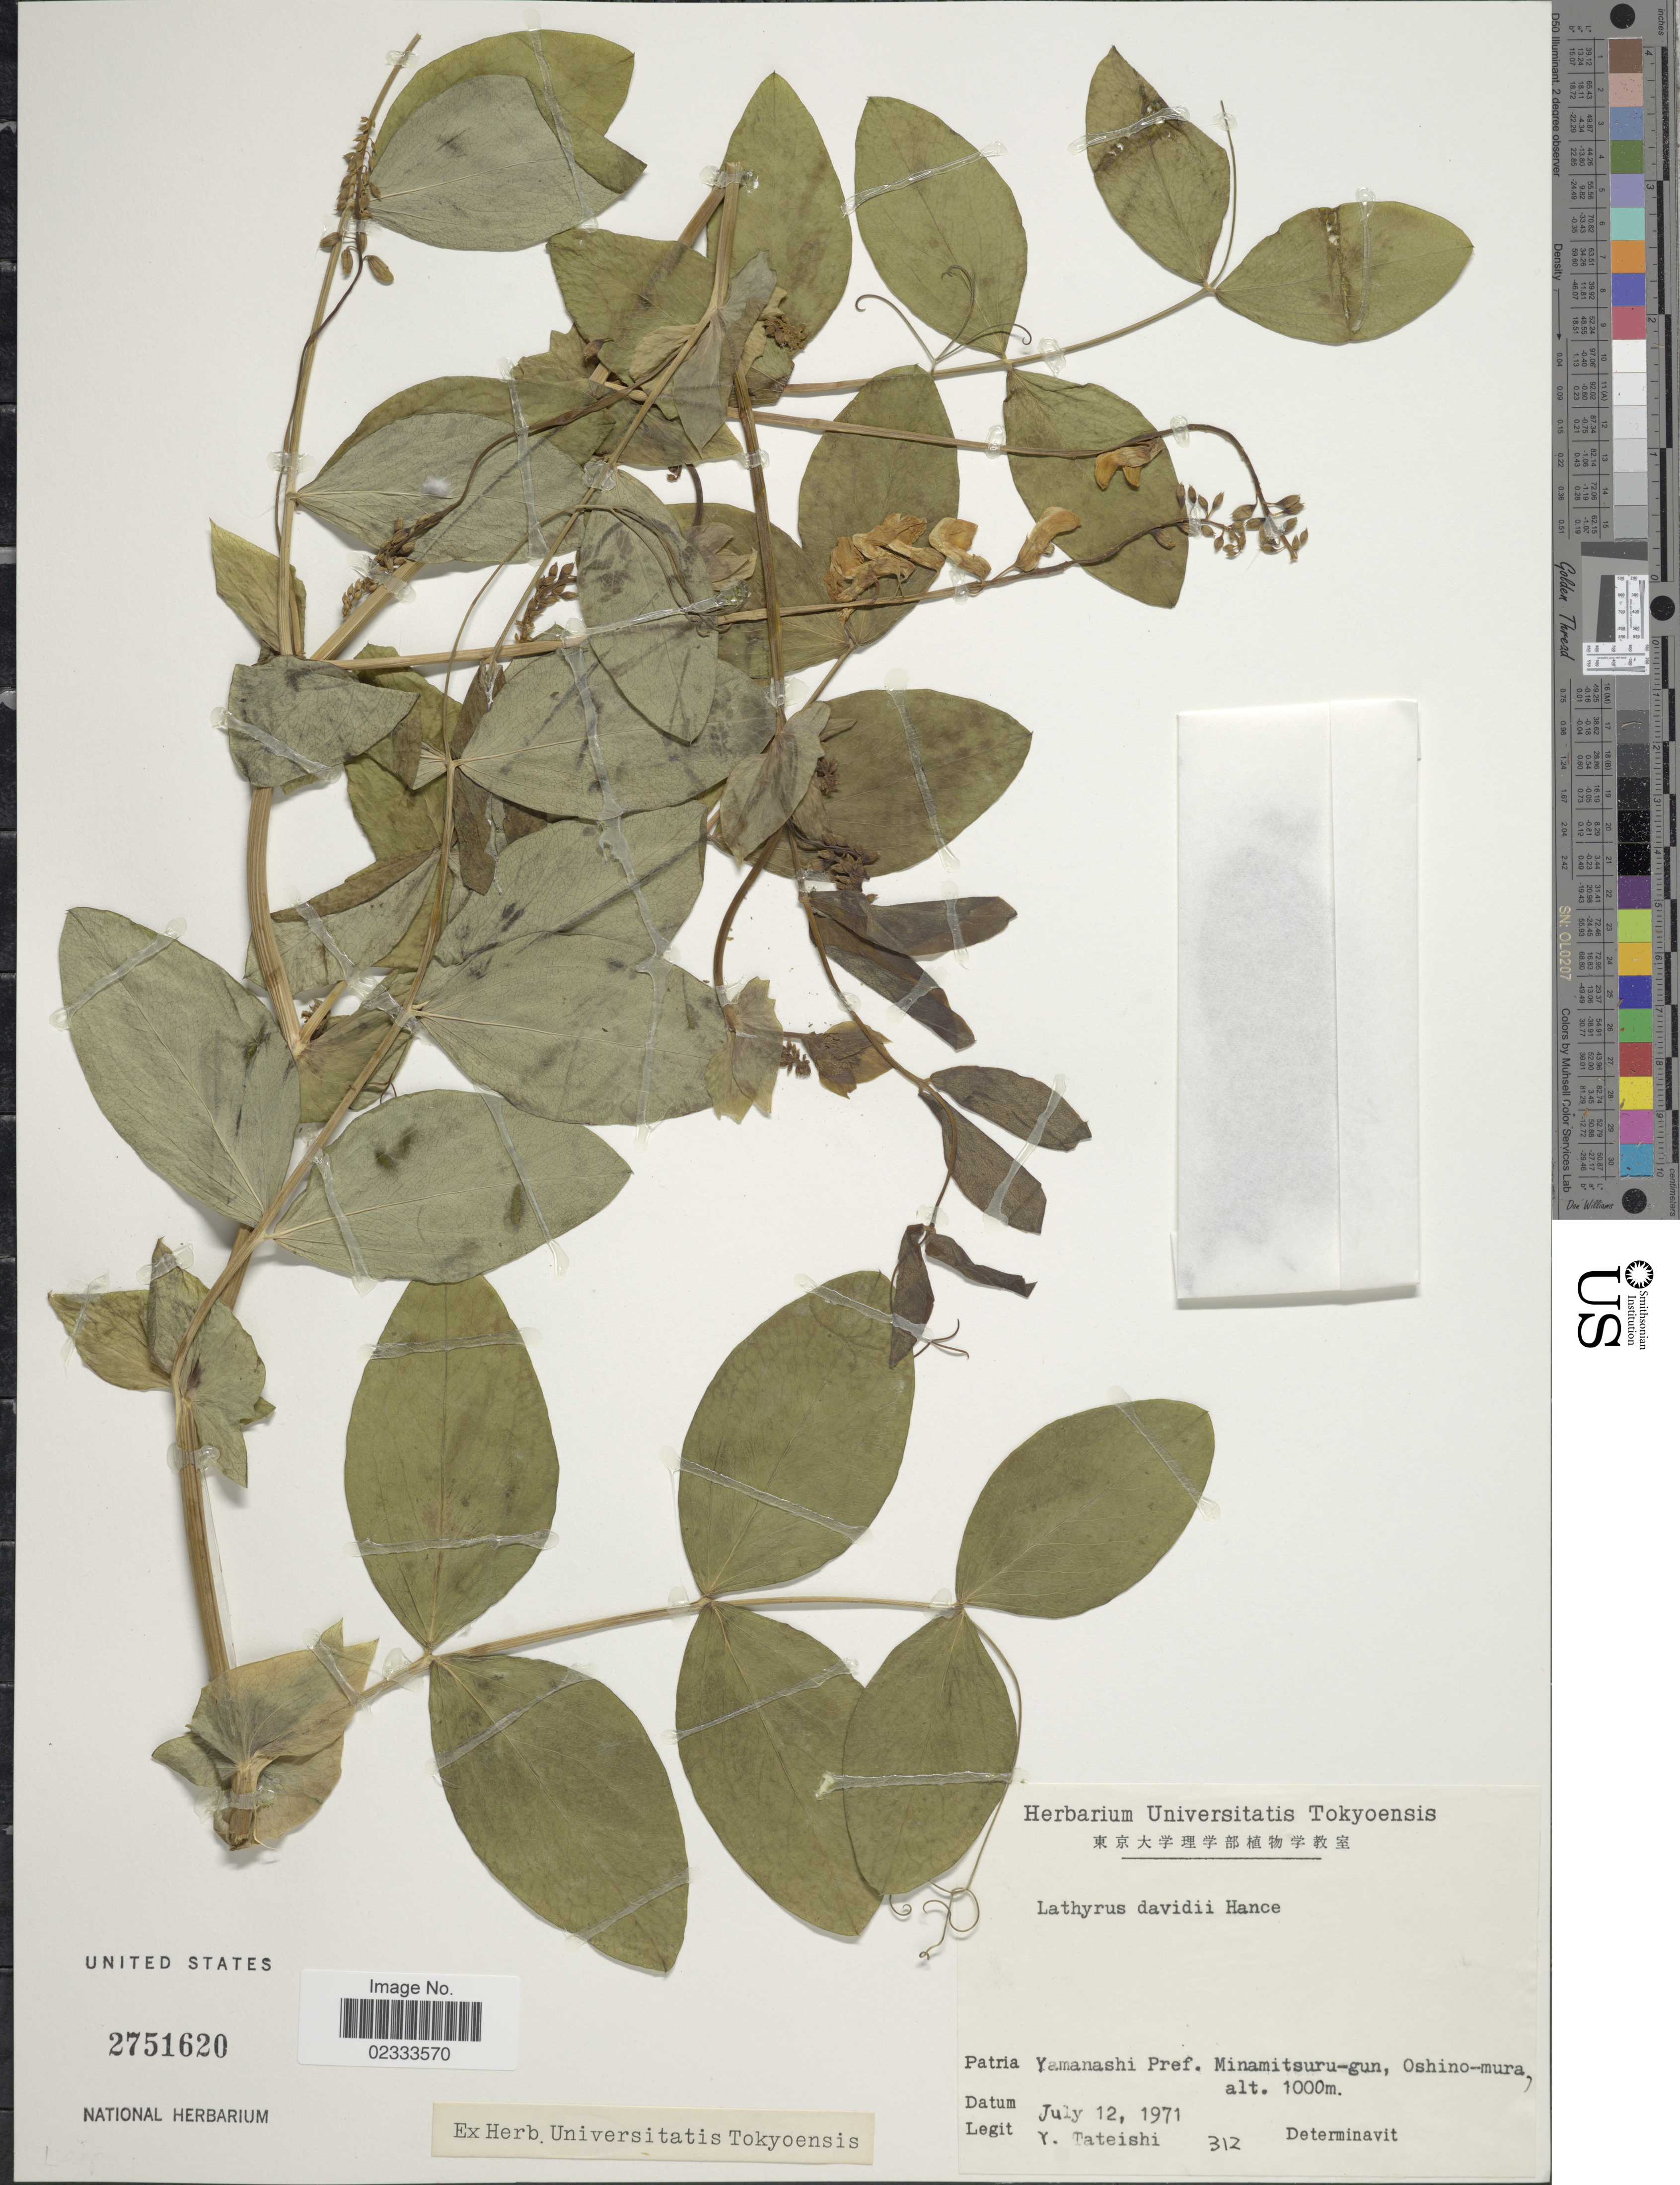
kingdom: Plantae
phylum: Tracheophyta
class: Magnoliopsida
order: Fabales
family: Fabaceae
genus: Lathyrus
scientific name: Lathyrus davidii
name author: Hance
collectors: Y. Tateishi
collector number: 312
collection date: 1971-07-12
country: Japan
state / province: Yamanasi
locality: Minamitsuru-gun, Oshino-mura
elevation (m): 1000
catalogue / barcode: US 2751620